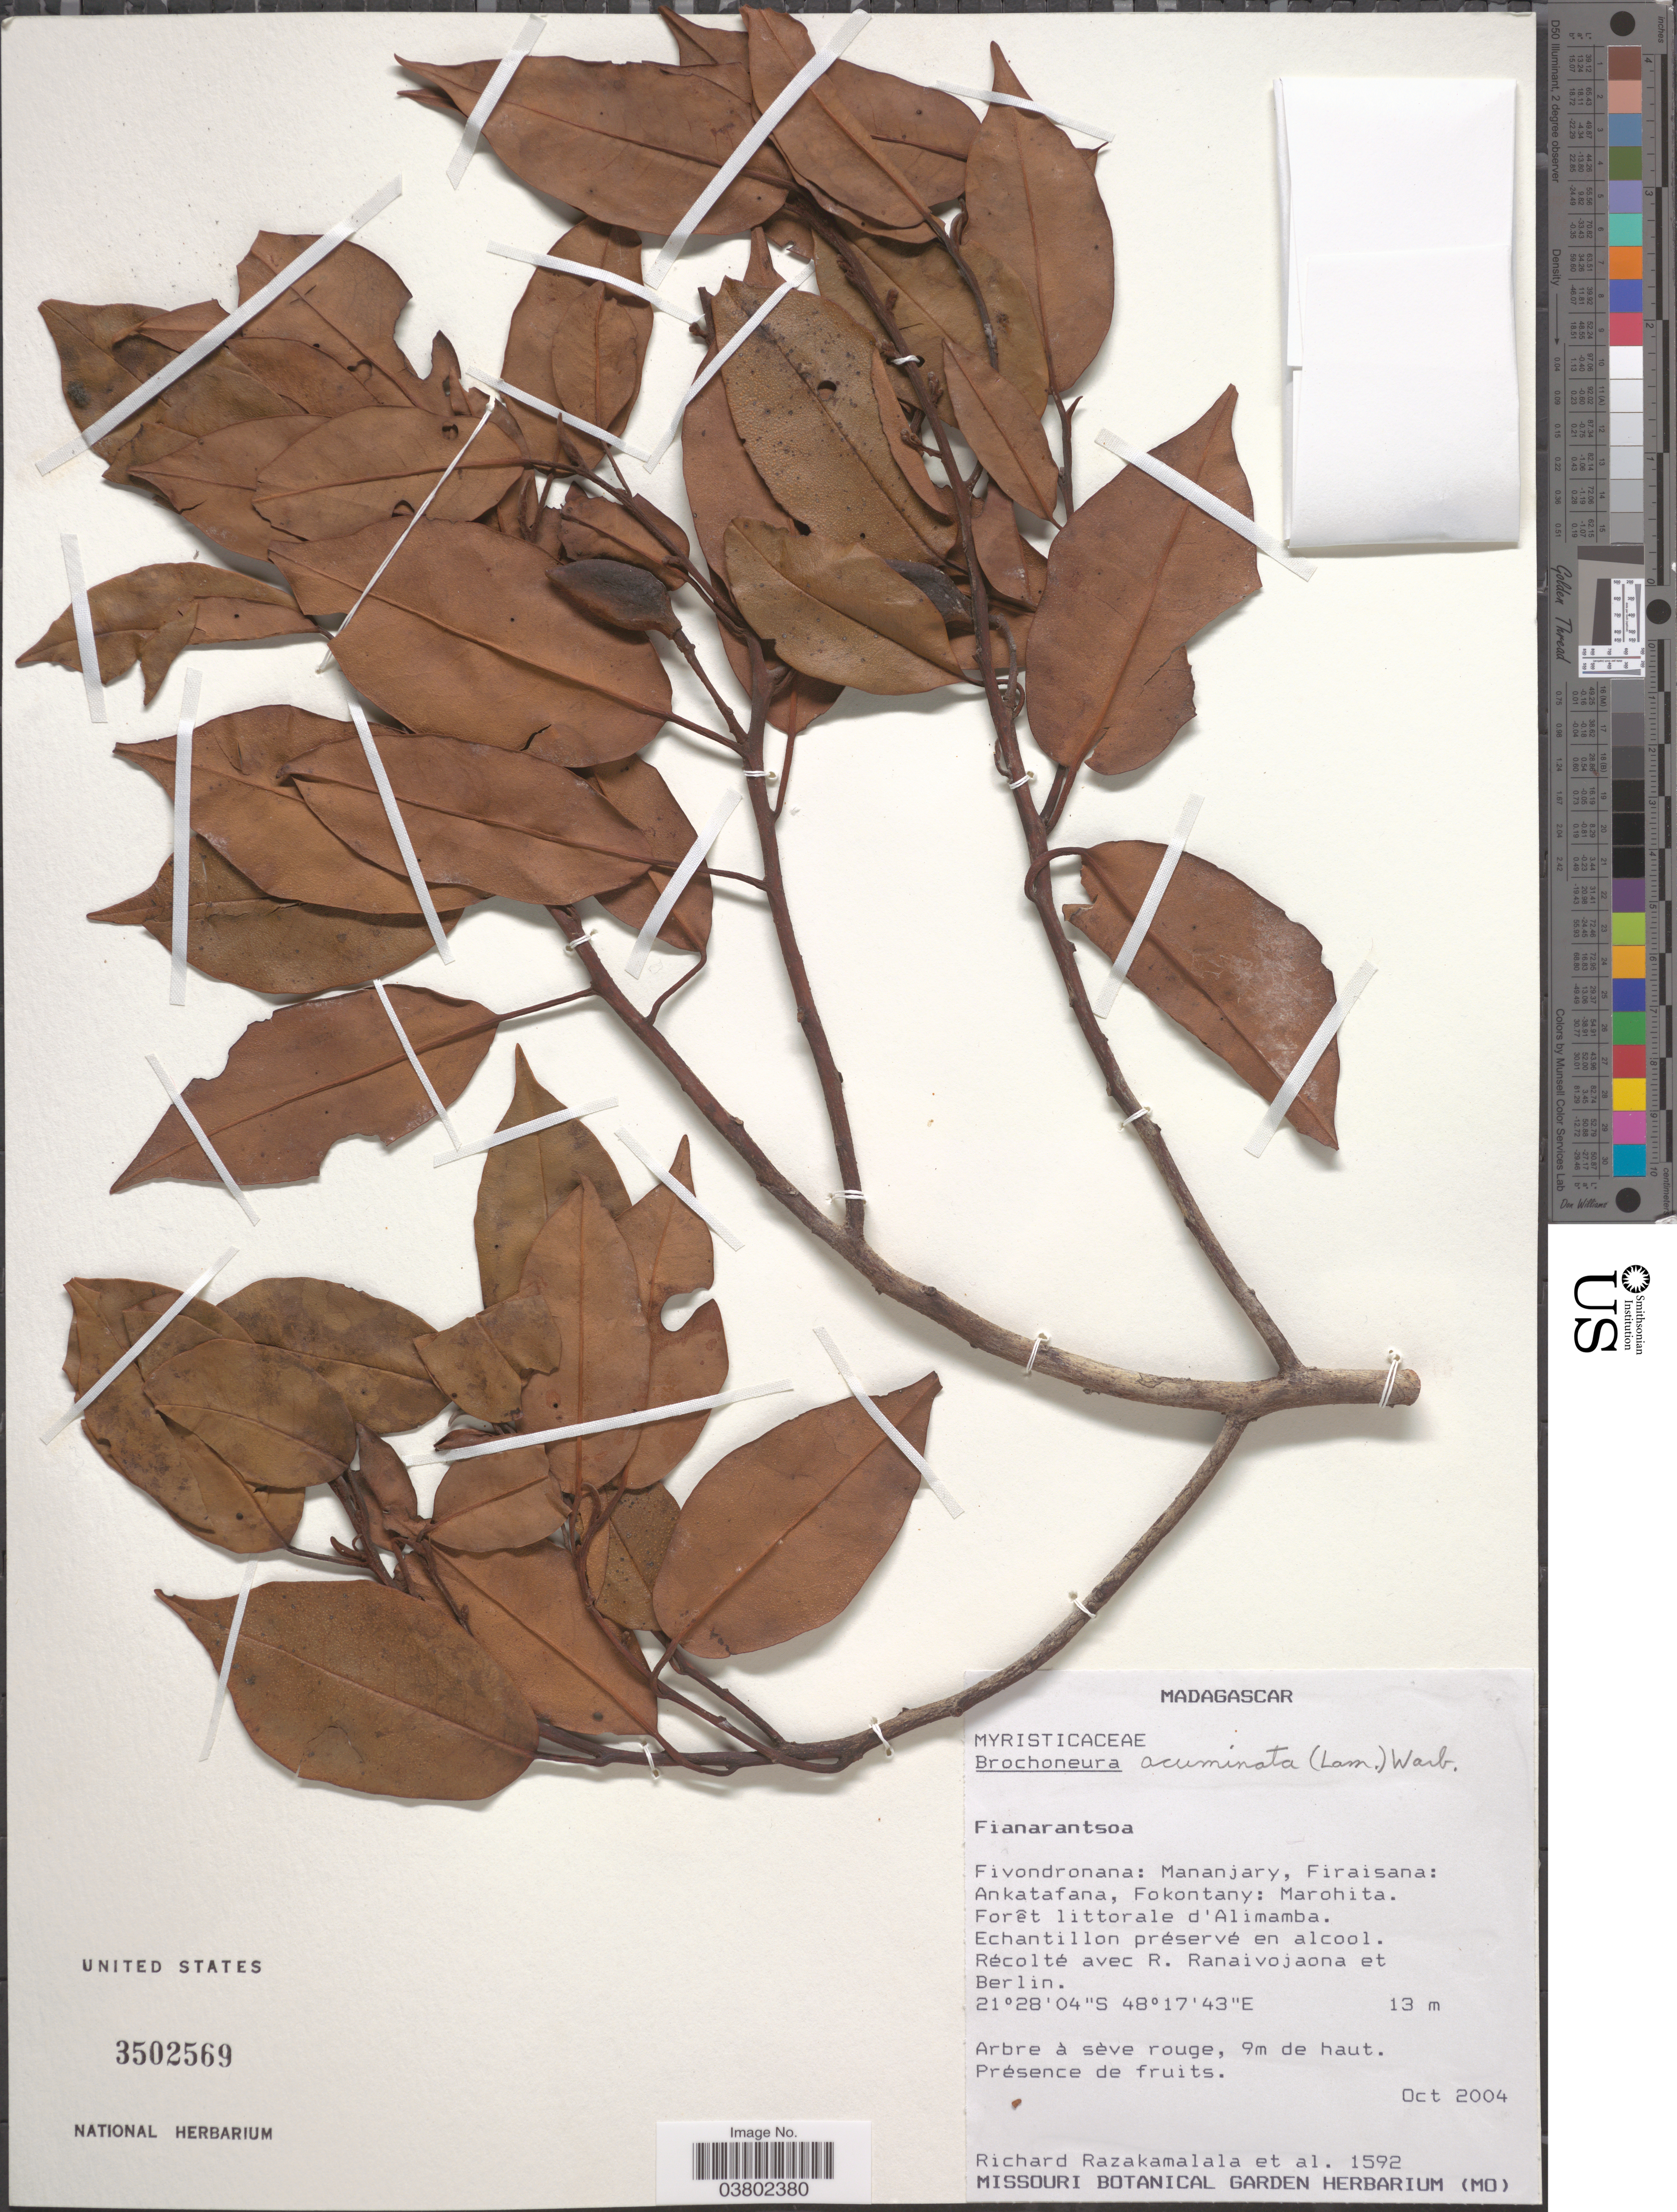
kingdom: Plantae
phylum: Tracheophyta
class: Magnoliopsida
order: Magnoliales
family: Myristicaceae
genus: Brochoneura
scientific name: Brochoneura sp.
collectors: R. Razakamalala, R. Ranaivojaona & Berlin, --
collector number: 1592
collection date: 2004-10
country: Madagascar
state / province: Vatovavy Fitovinany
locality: Fivondronana: Mananjary, Firaisana: Ankatafana, Fokontany: Marohita. Forêt littorale d'Alimamba.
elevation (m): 13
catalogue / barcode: US 3502569